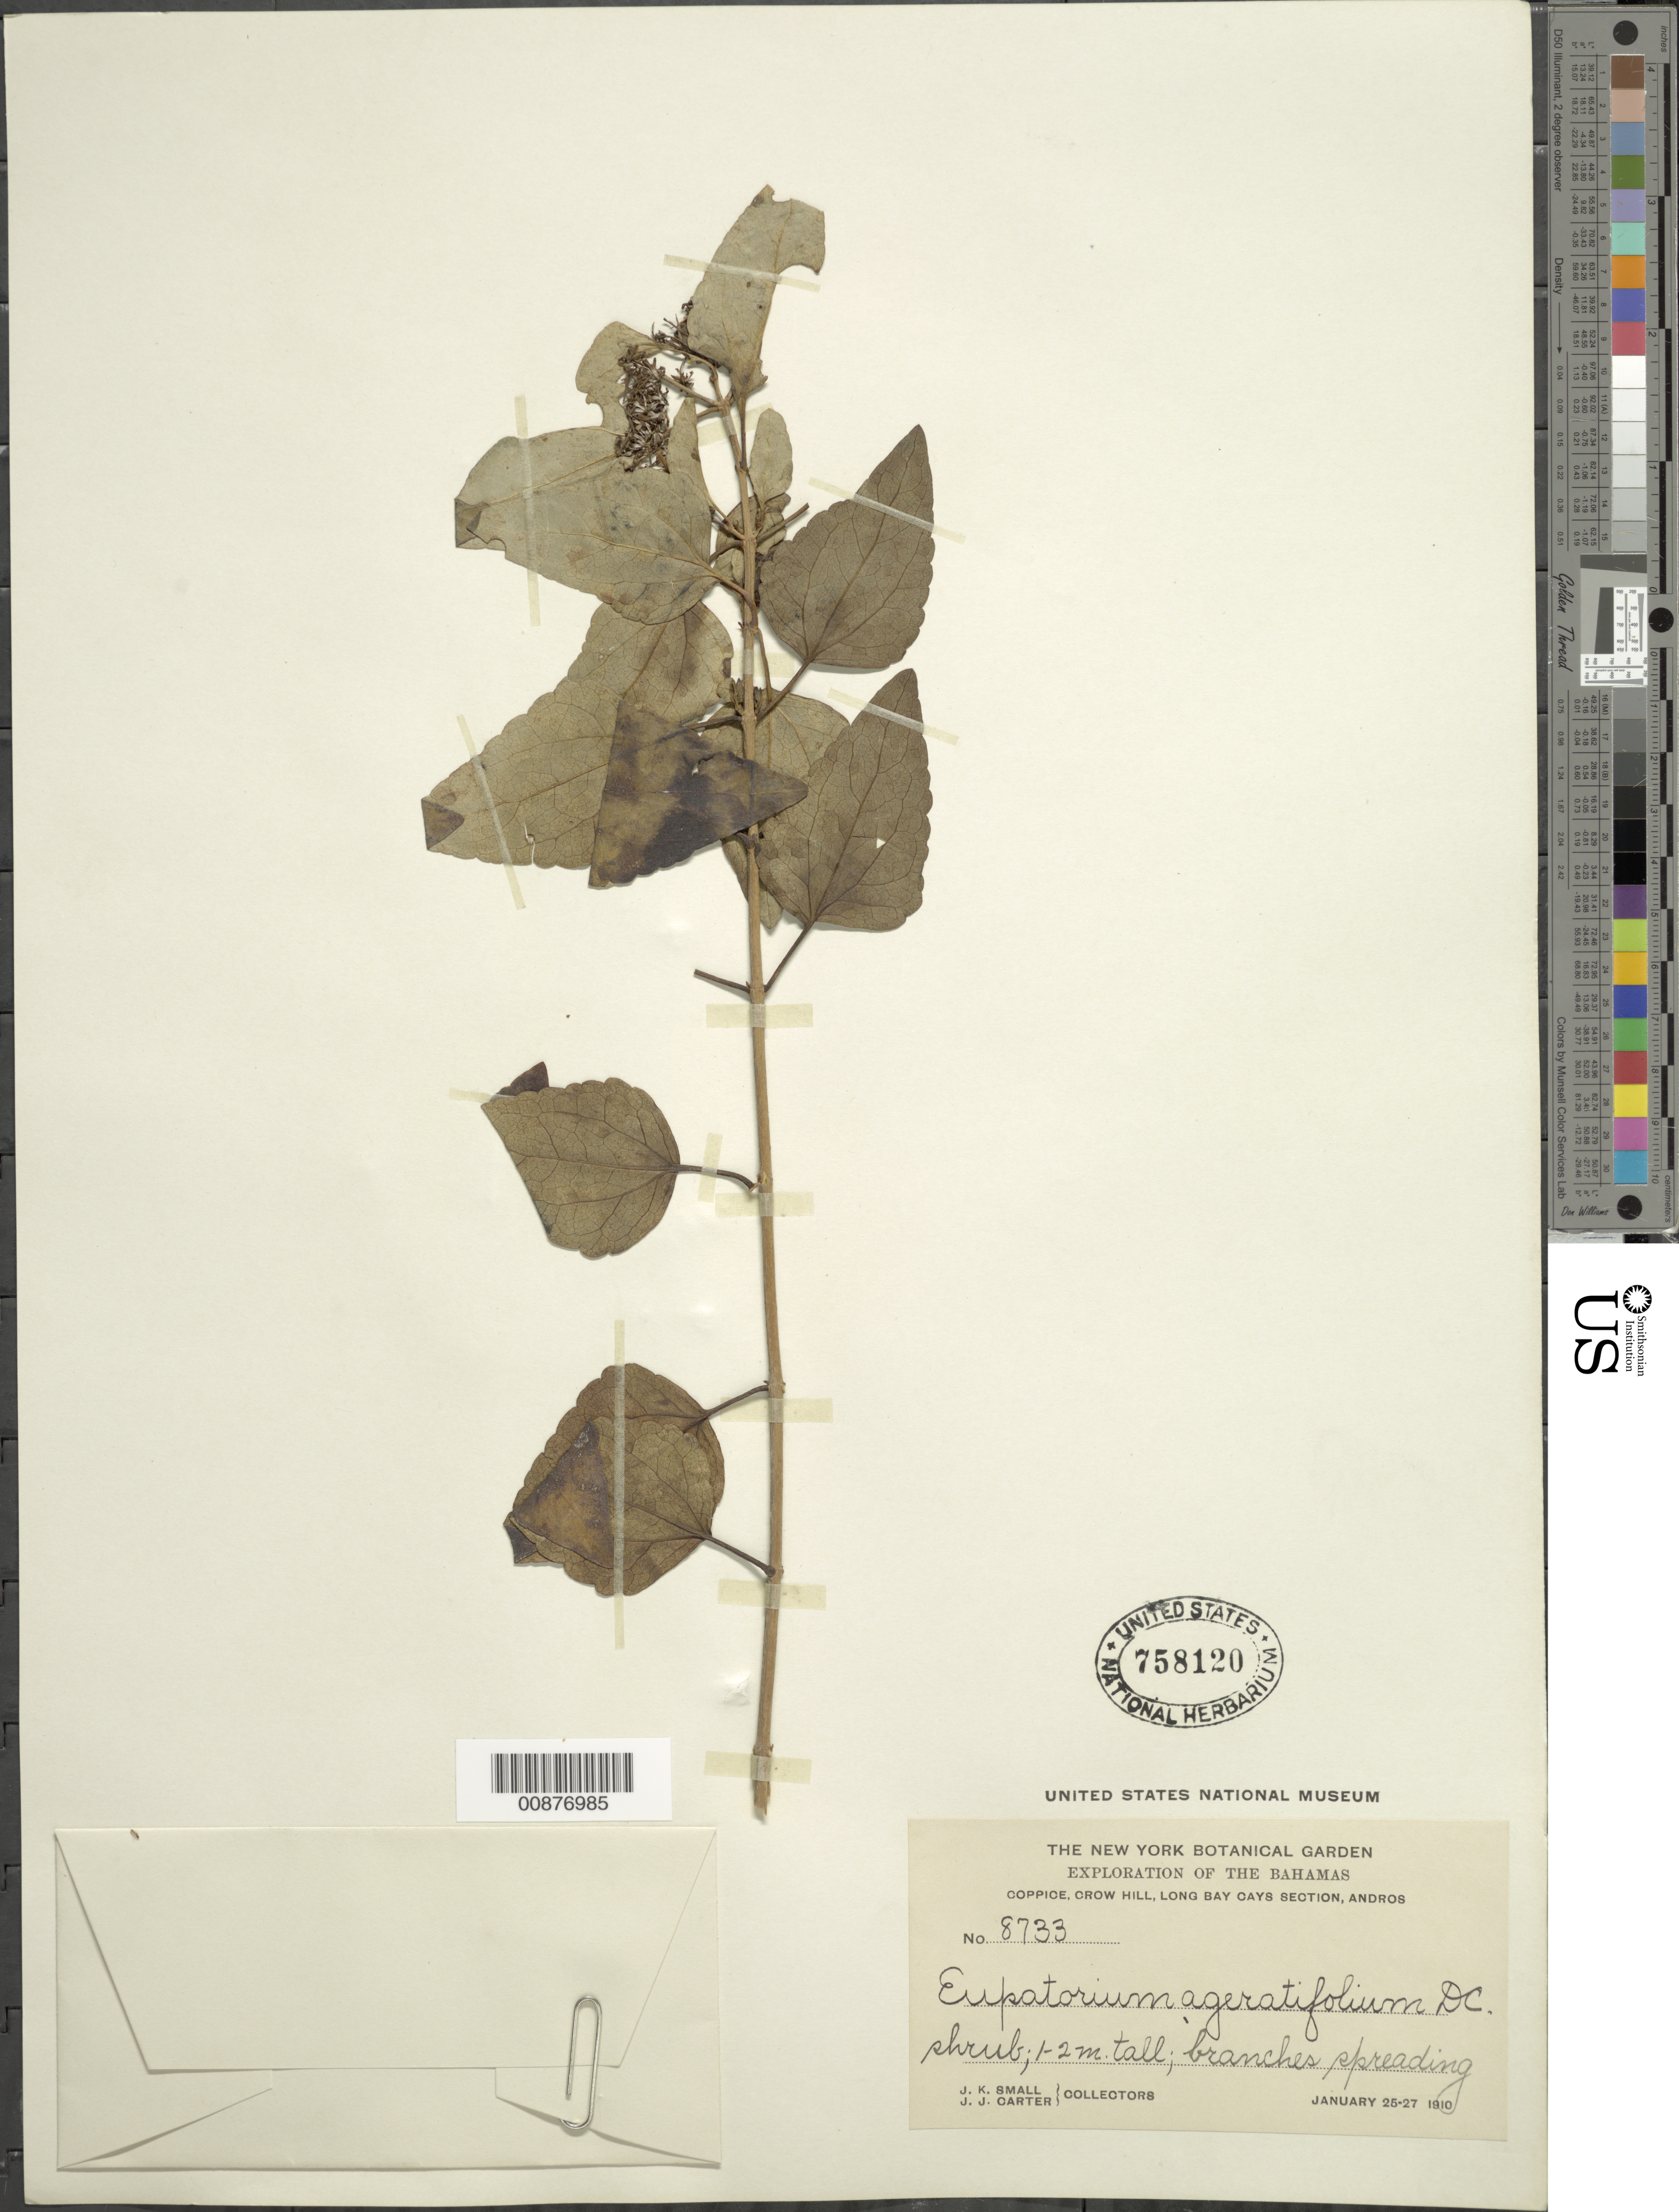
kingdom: Plantae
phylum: Tracheophyta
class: Magnoliopsida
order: Asterales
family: Asteraceae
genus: Ageratina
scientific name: Ageratina havanensis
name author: (Kunth) R.M. King & H. Rob.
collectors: J. K. Small & J. J. Carter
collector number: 8733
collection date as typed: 25 Jan 1910 to 27 Jan 1910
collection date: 1910-01-25/1910-01-27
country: Bahamas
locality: Crow Hill, Long Bay Cays Section, Andros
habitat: Coppice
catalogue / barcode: US 758120